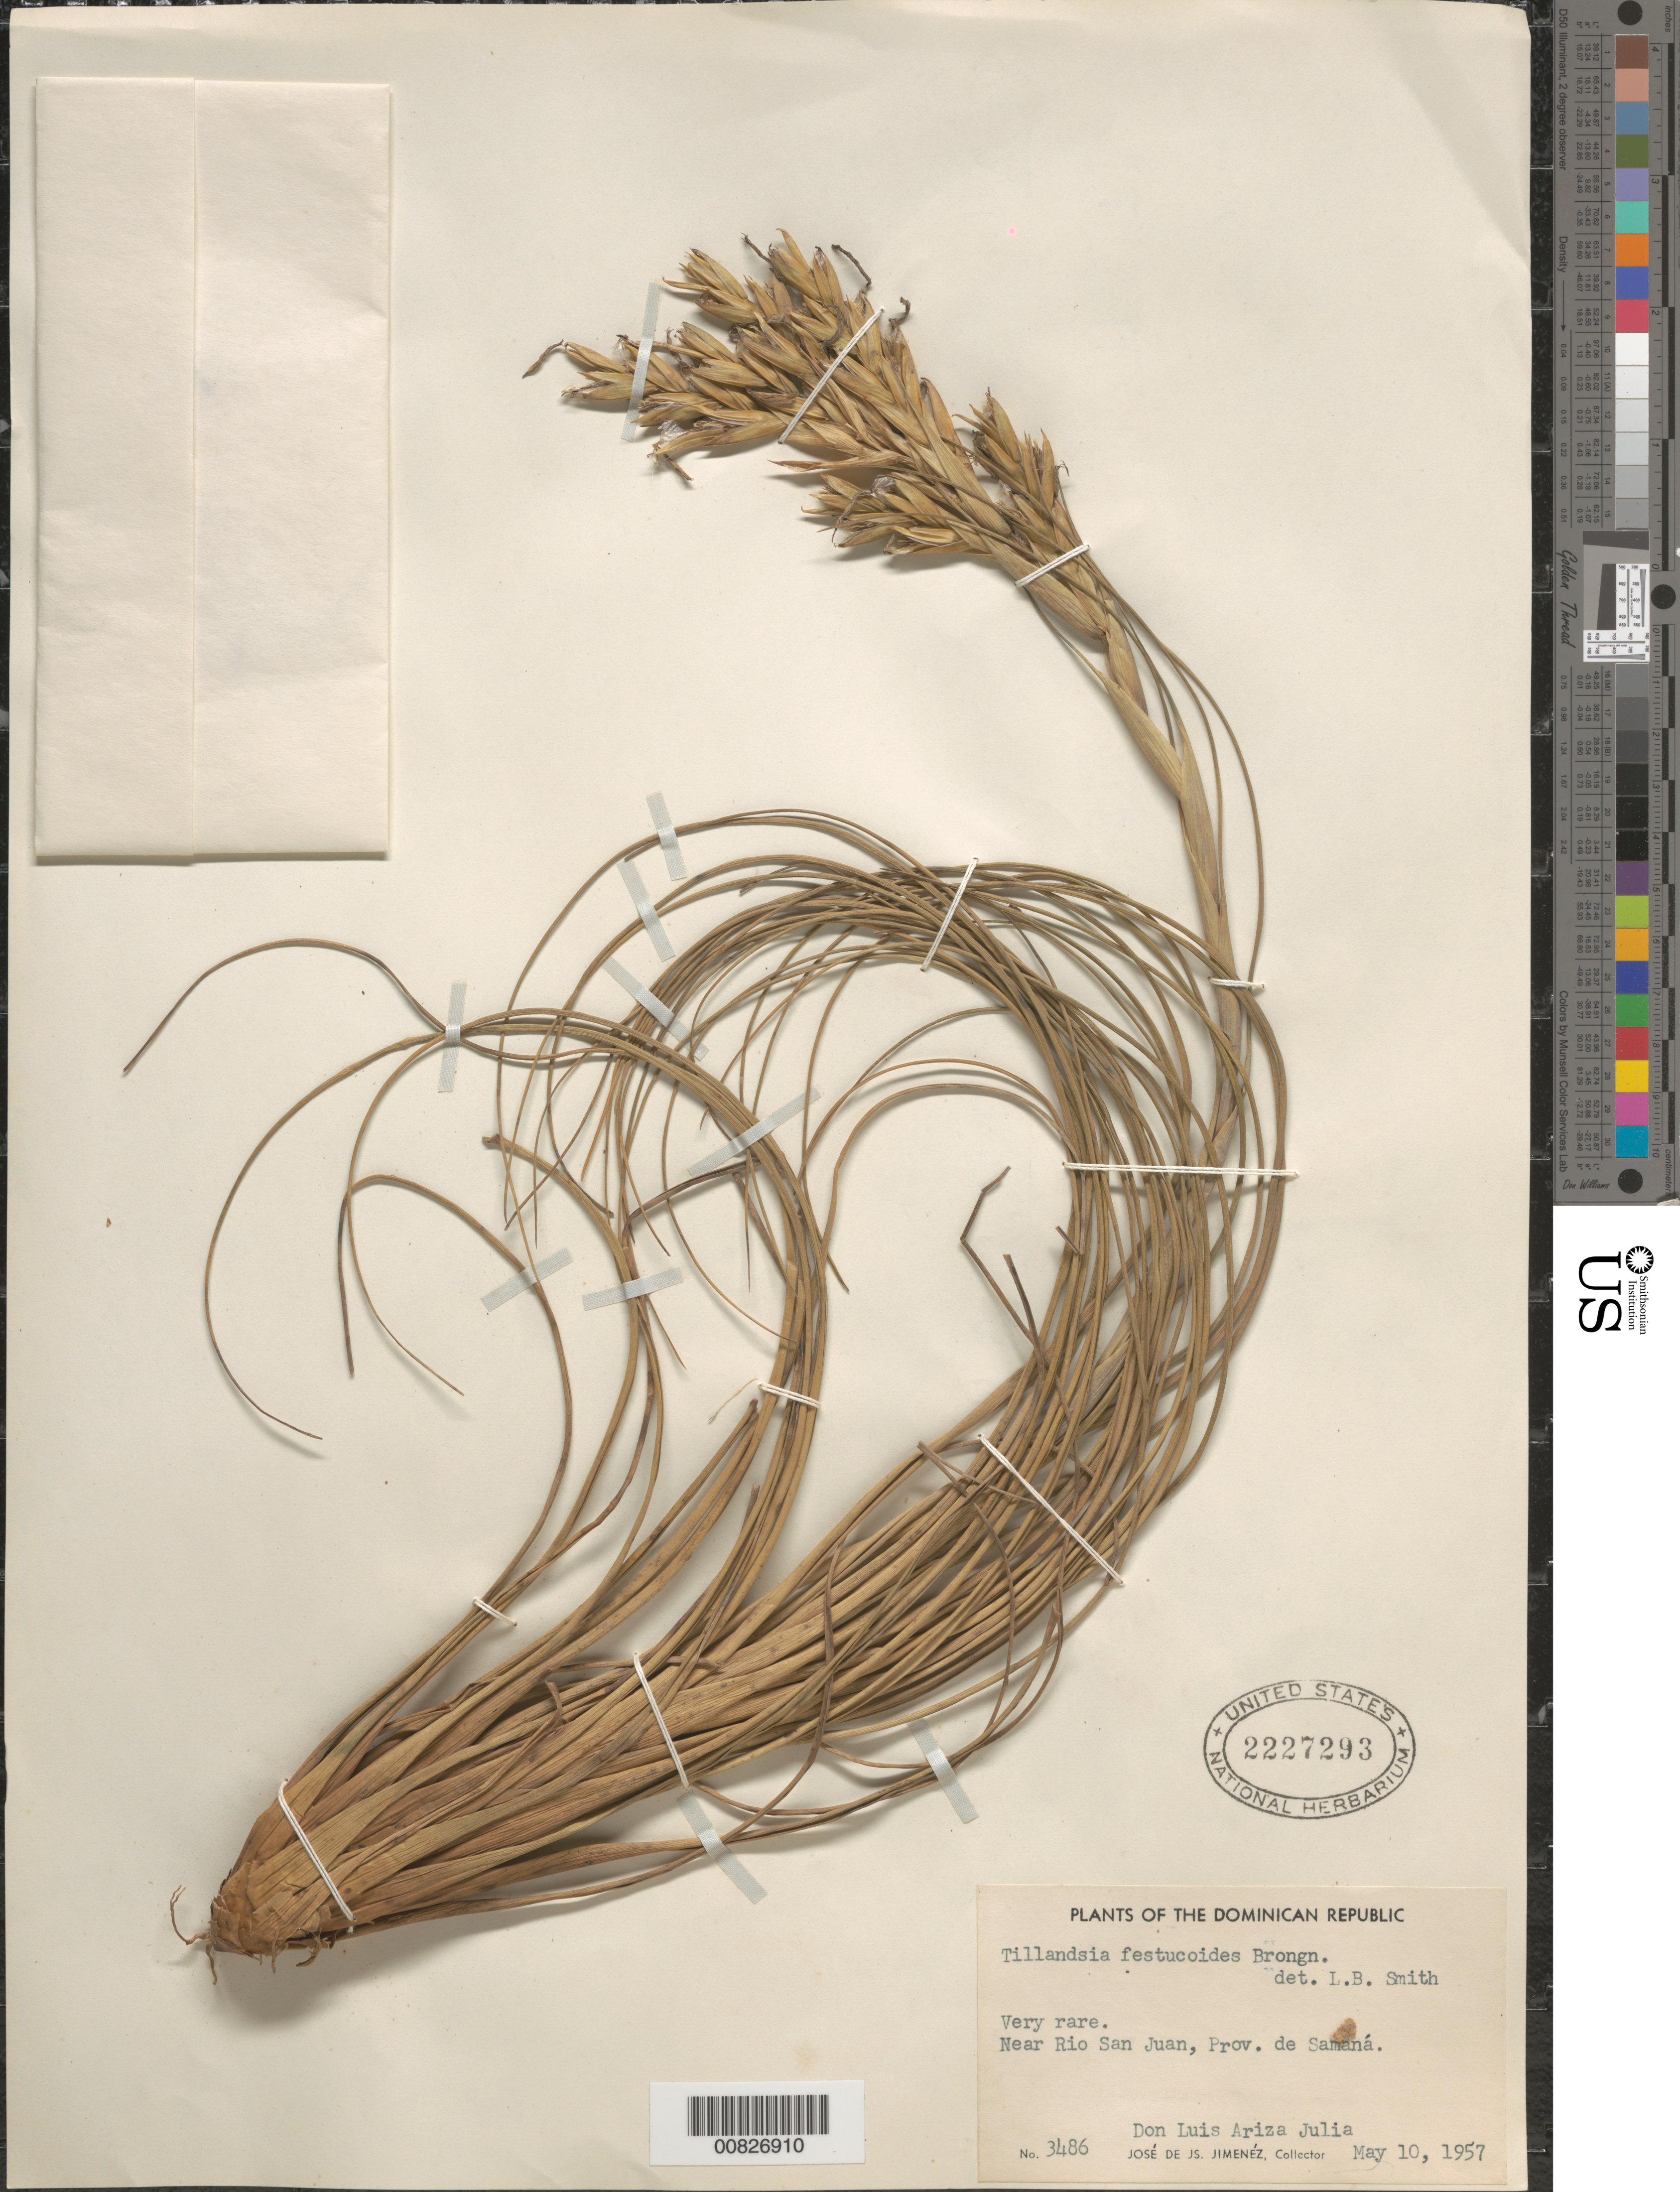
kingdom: Plantae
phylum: Tracheophyta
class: Liliopsida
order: Poales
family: Bromeliaceae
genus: Tillandsia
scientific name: Tillandsia festucoides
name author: Brongn. ex Mez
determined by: Smith, Lyman B., (US), NMNH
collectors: J. J. Jiménez & L. Ariza-Julia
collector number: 3486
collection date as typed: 10 May 1957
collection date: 1957-05-10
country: Dominican Republic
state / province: Samana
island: Hispaniola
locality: Near Río San Juan, Prov. Samaná.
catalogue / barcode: US 2227293